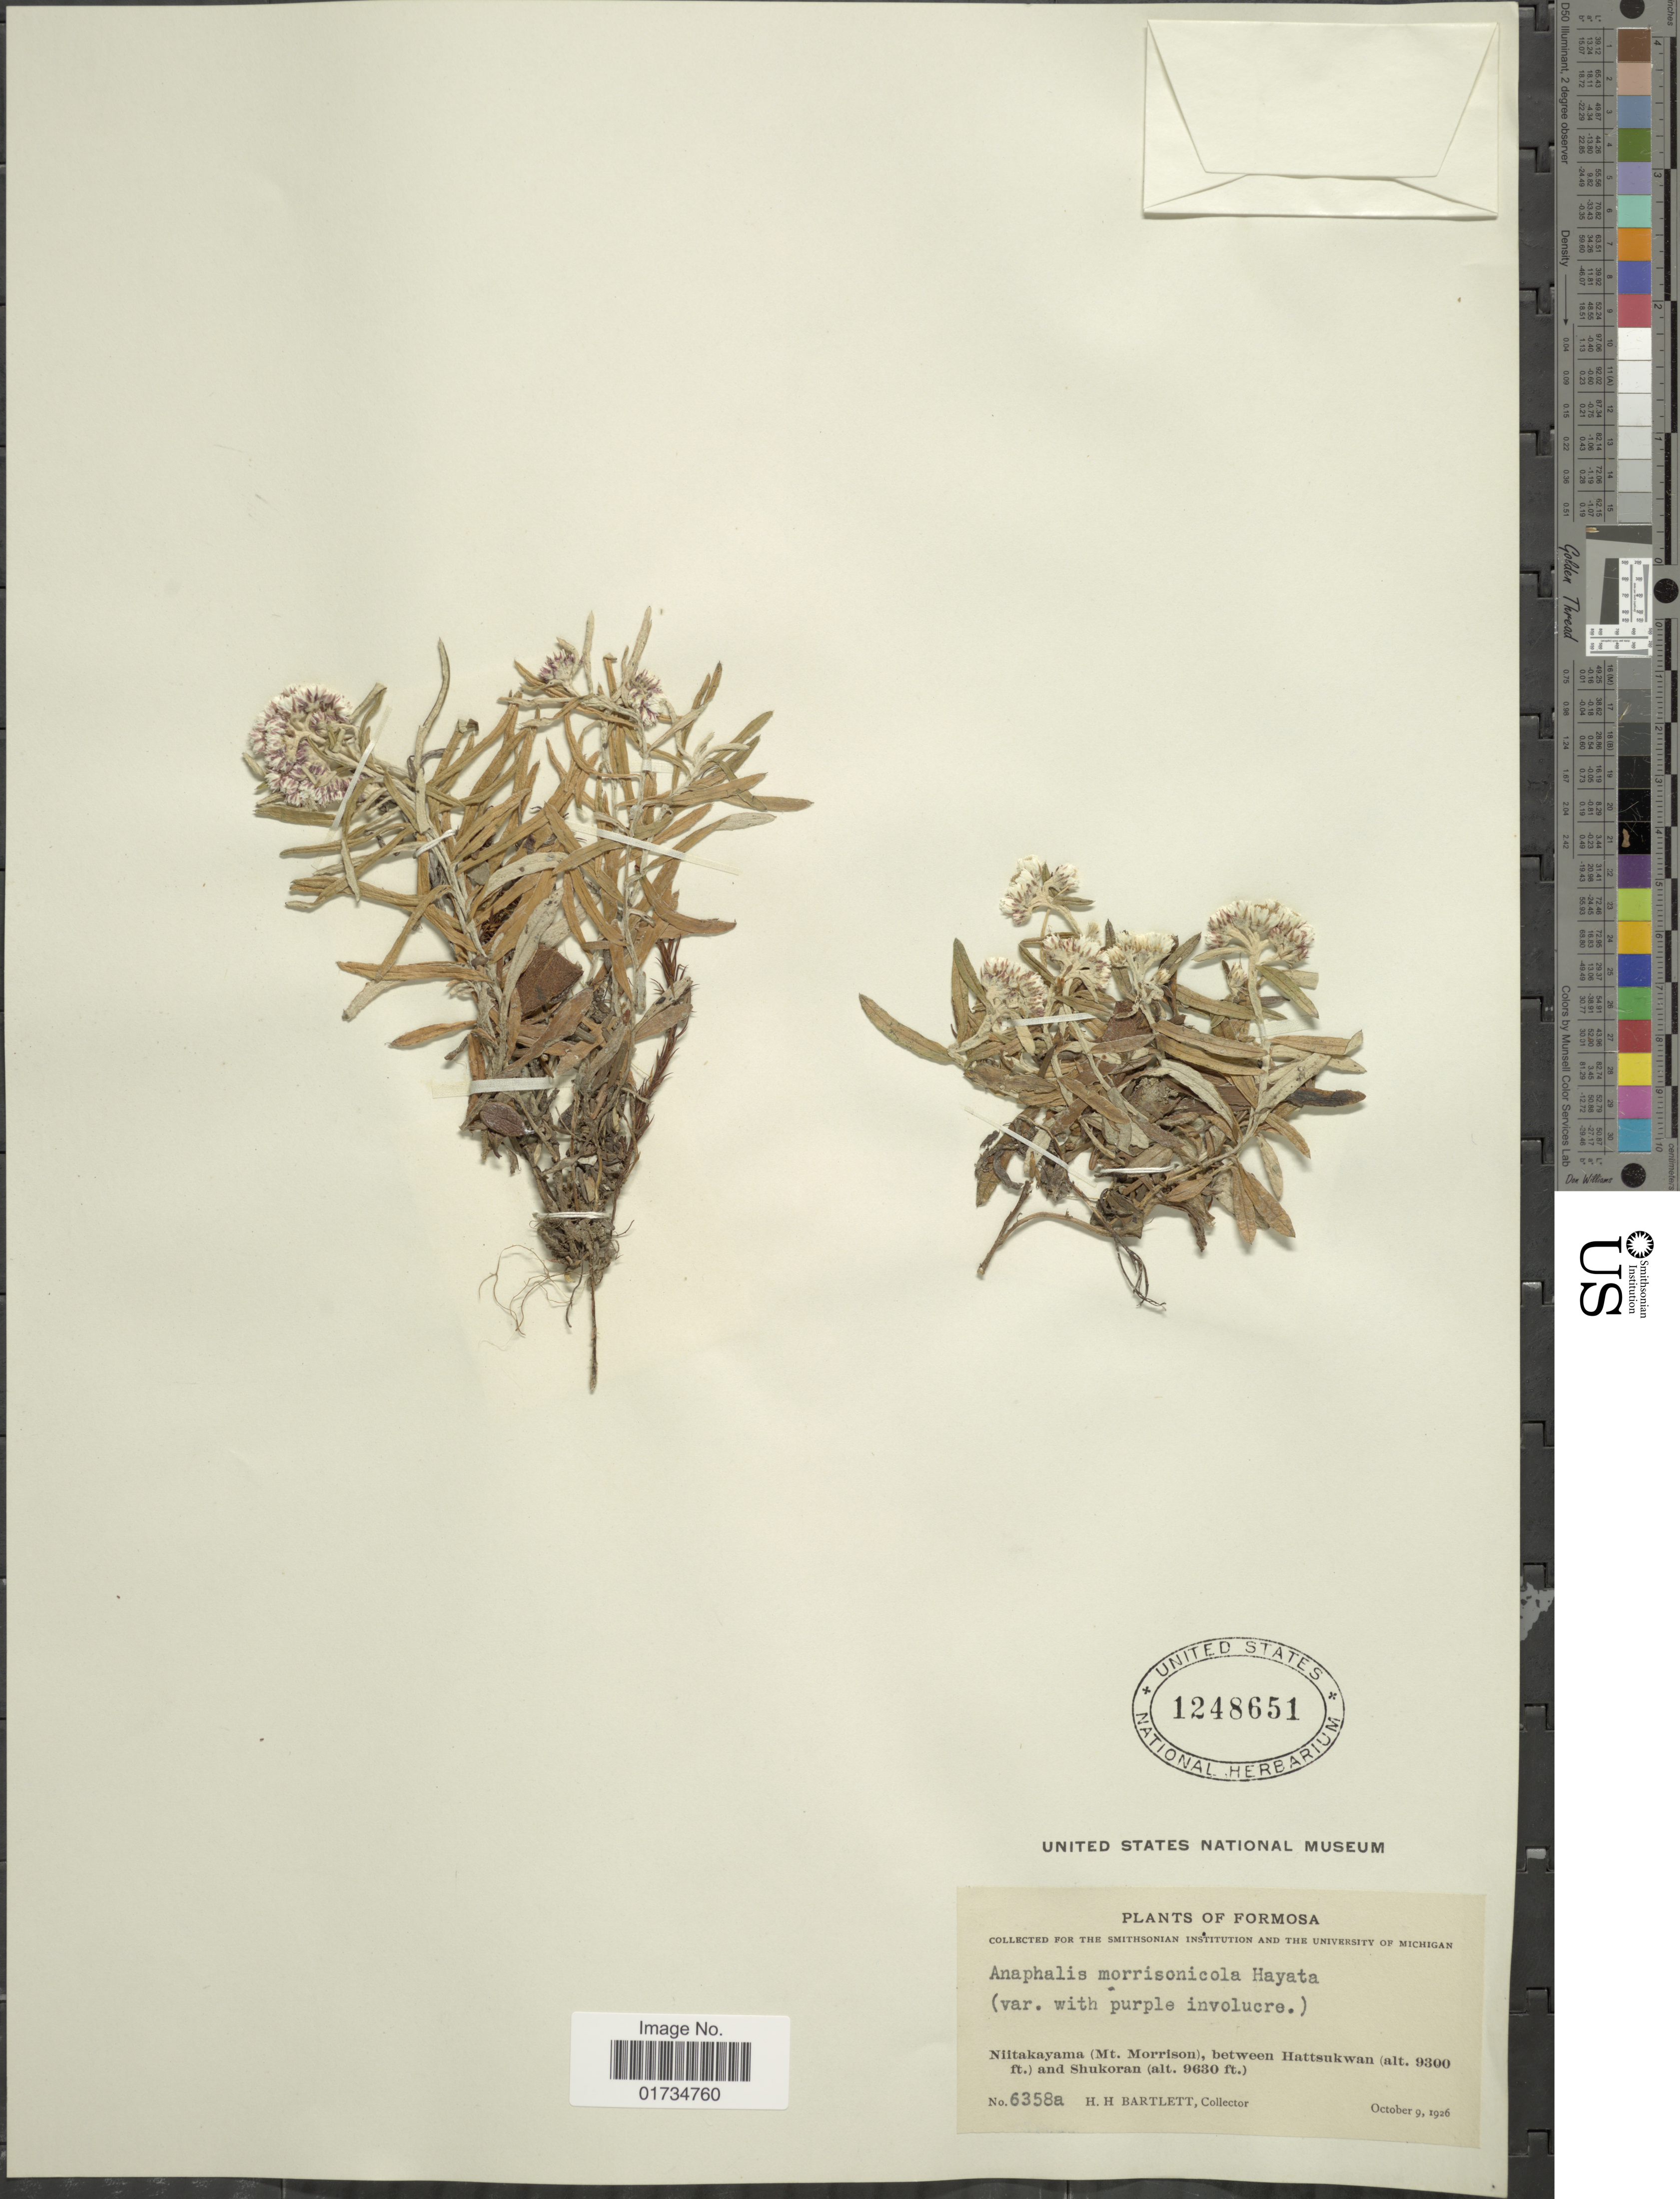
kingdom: Plantae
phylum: Tracheophyta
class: Magnoliopsida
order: Asterales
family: Asteraceae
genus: Anaphalis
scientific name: Anaphalis morrisonicola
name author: Hayata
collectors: H. H. Bartlett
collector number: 6358a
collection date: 1926-10-09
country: Taiwan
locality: Formosa. Niitakayama (Mt. Morrison), between Hattsukwan and Shukoran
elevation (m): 2835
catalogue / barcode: US 1248651